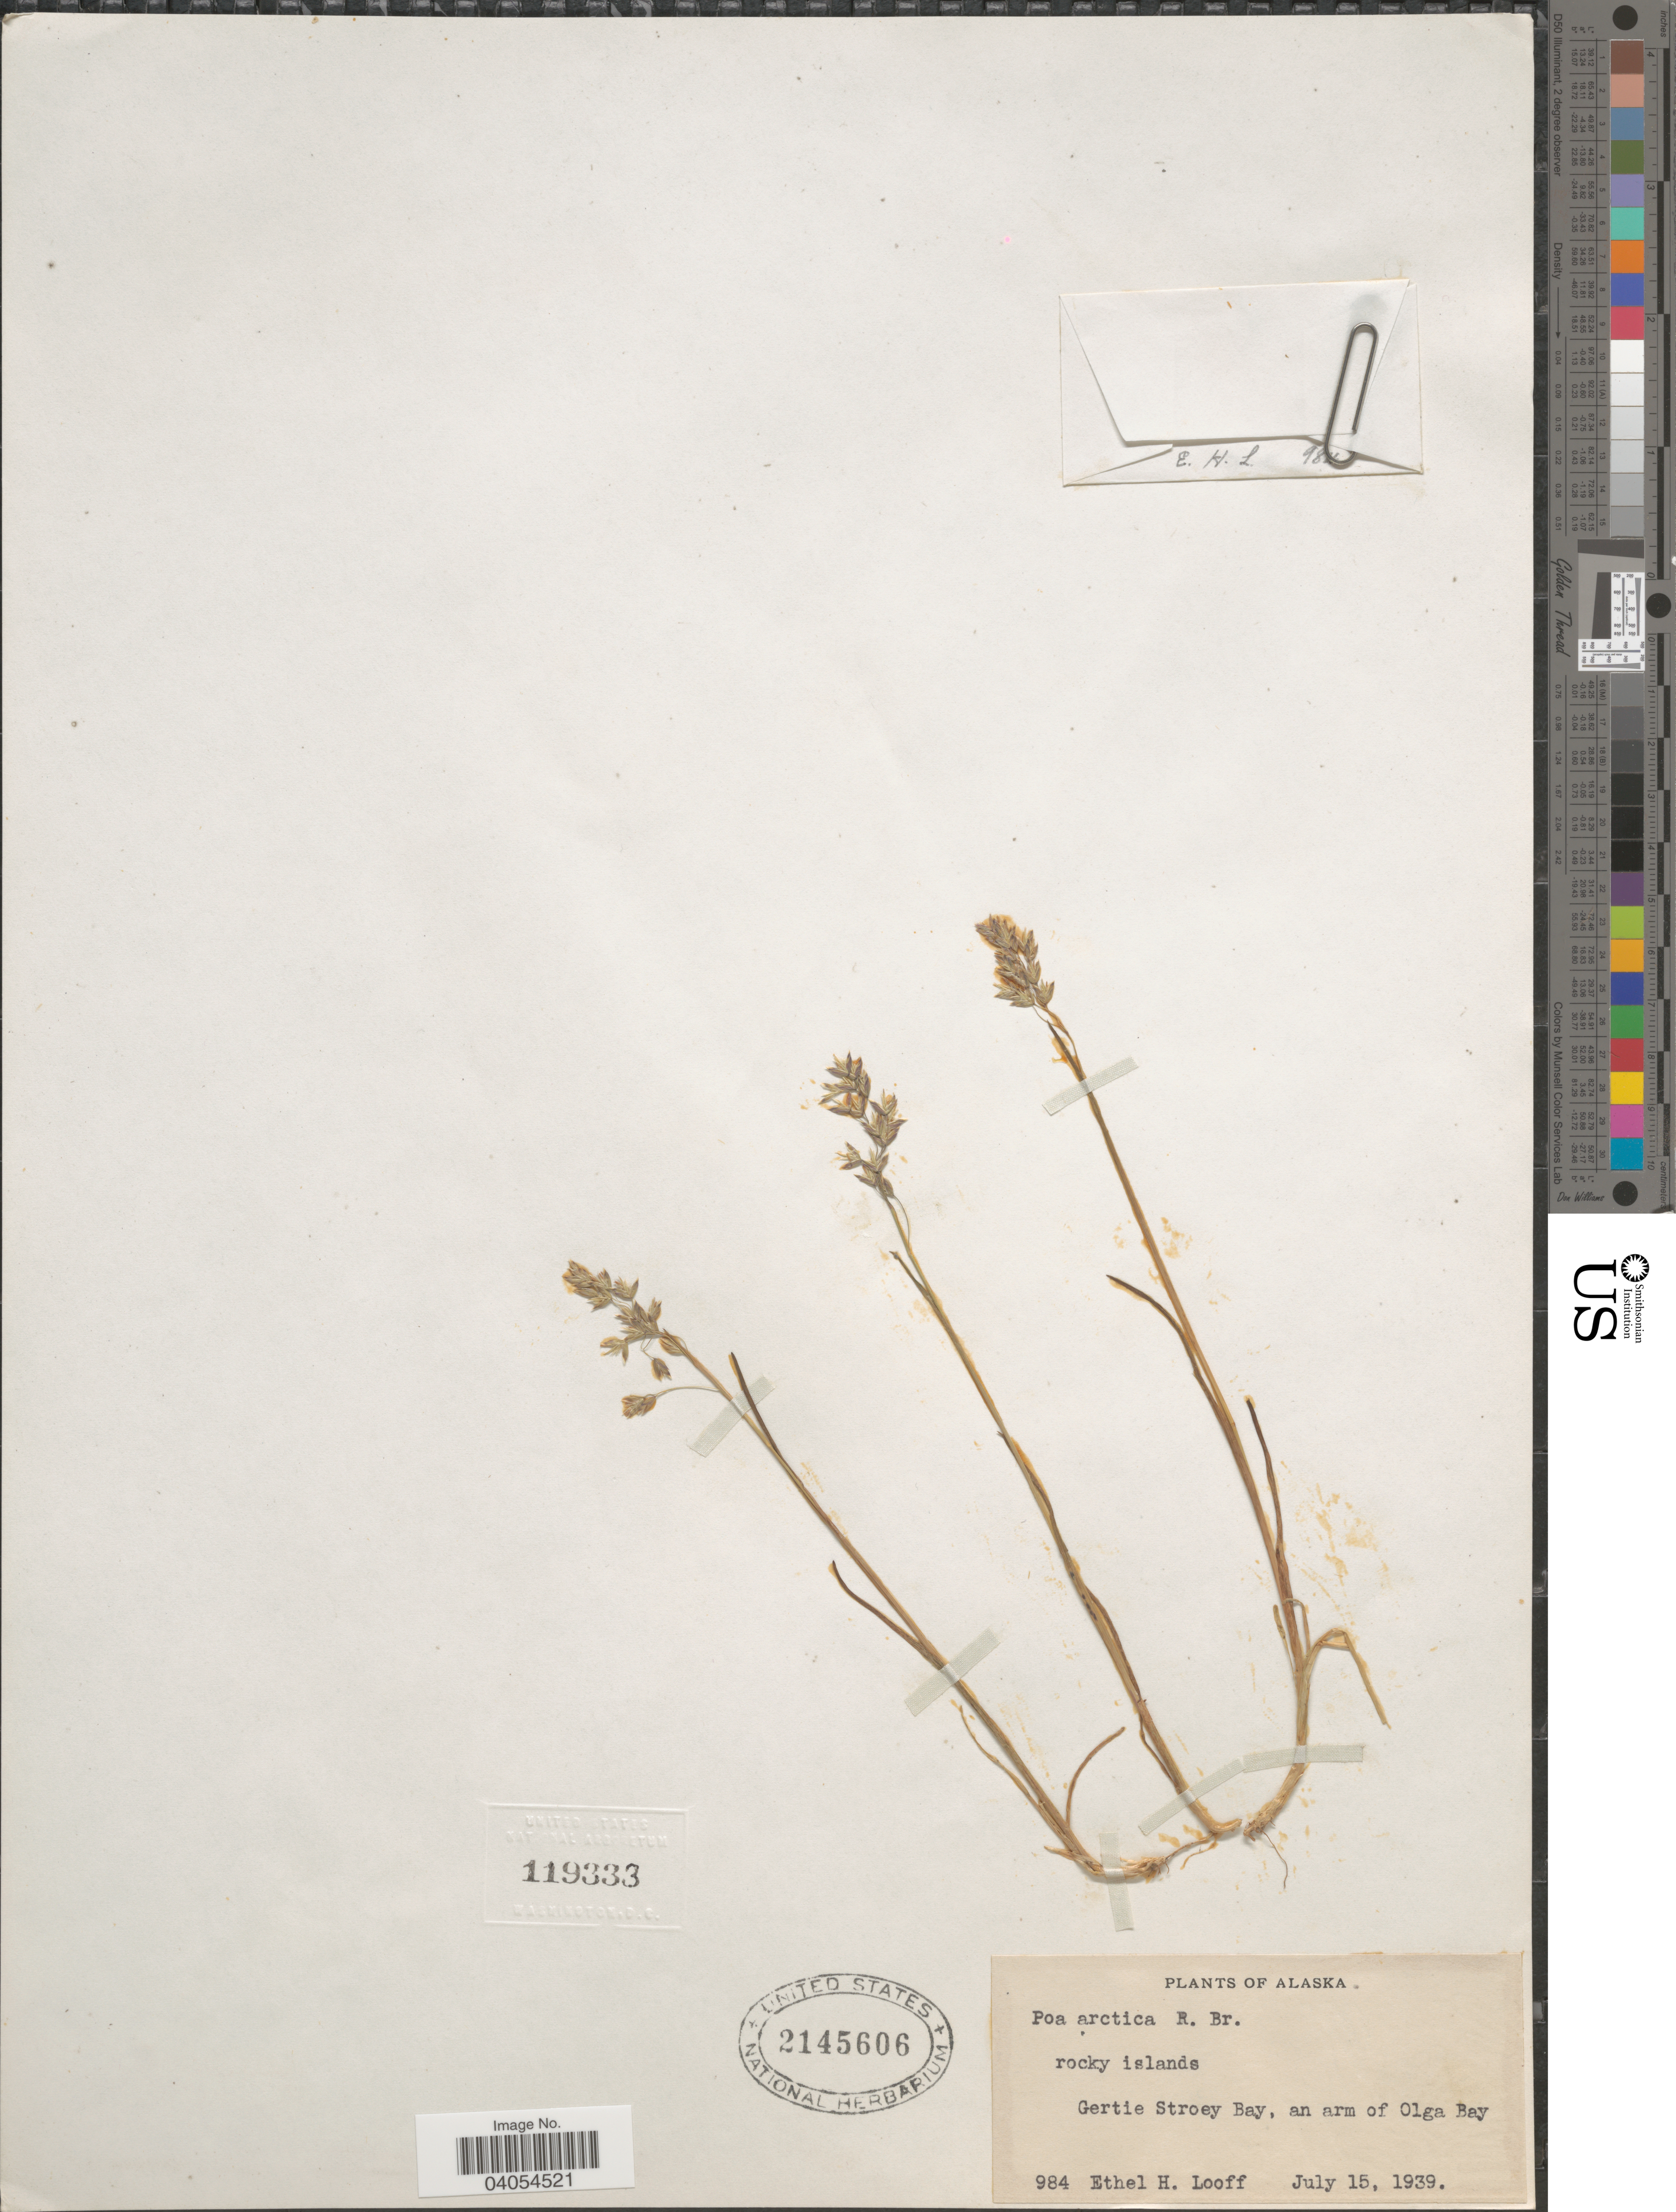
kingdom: Plantae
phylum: Tracheophyta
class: Liliopsida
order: Poales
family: Poaceae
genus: Poa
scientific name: Poa arctica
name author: R. Br.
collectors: E. Looff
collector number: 984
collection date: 1939-07-15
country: United States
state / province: Alaska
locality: Rocky islands. Gertie Stroey Bay, an arm of Olga Bay.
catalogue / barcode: US 2145606